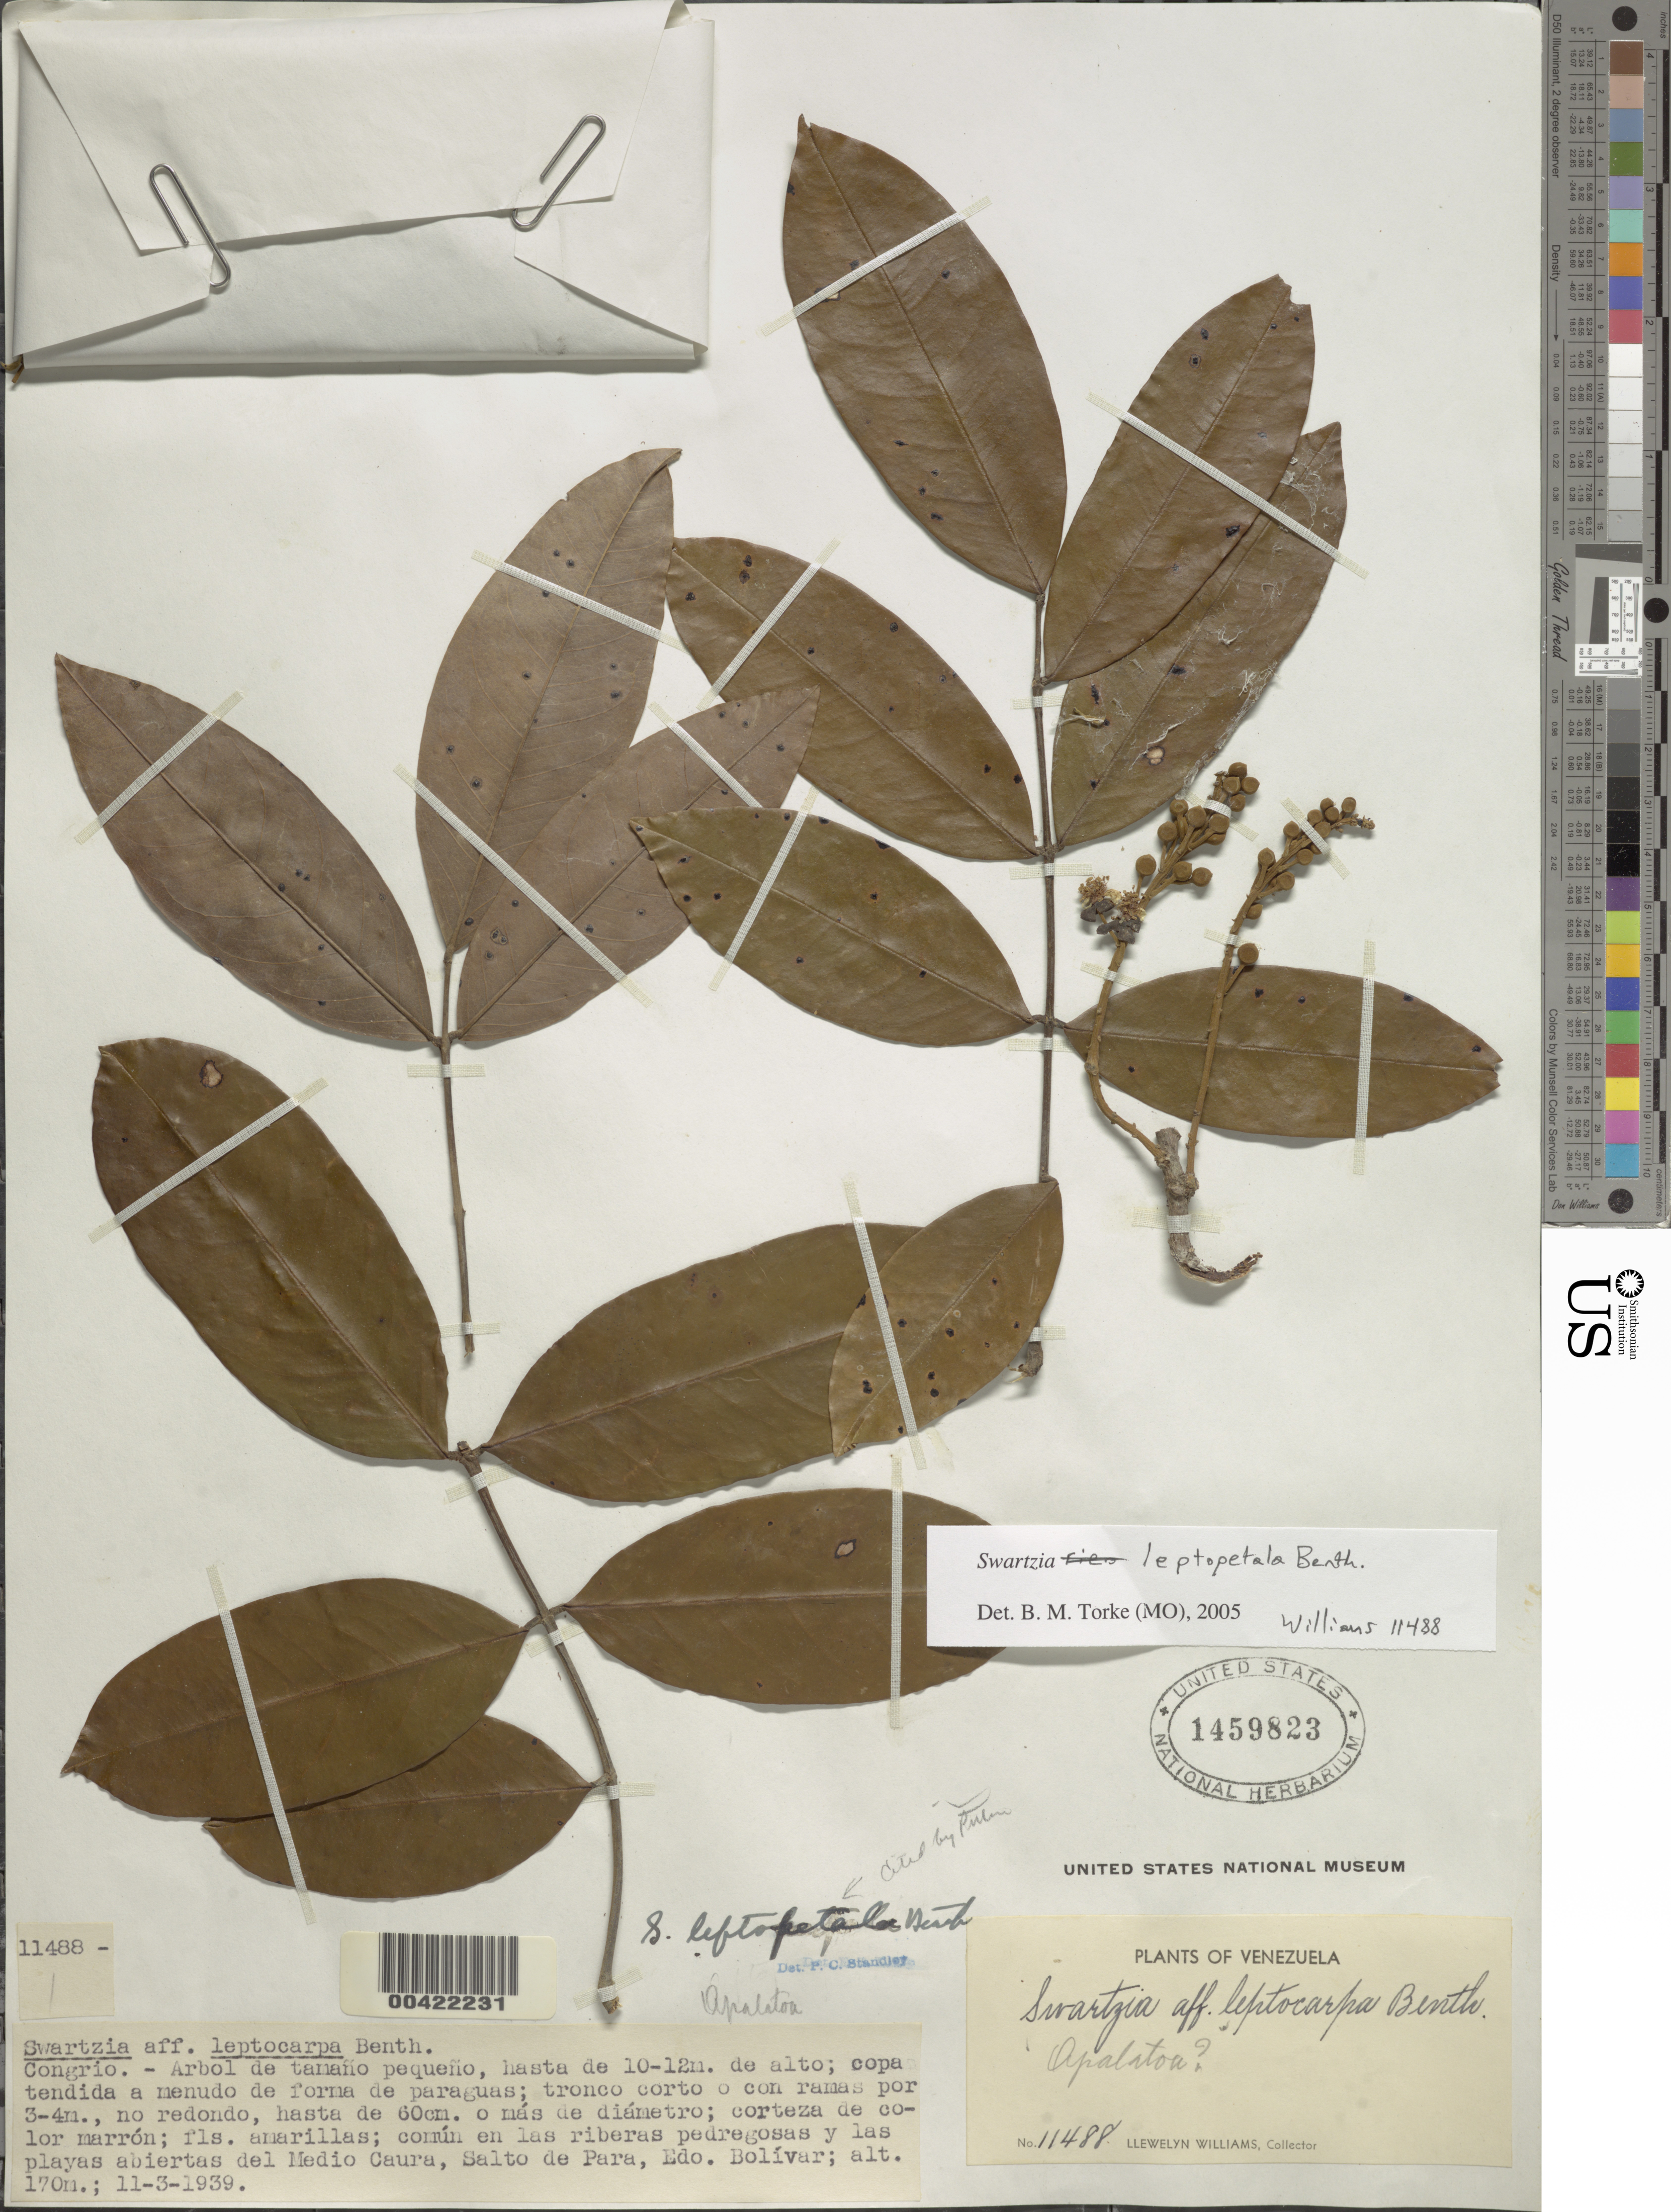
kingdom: Plantae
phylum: Tracheophyta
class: Magnoliopsida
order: Fabales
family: Fabaceae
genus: Swartzia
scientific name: Swartzia leptopetala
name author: Benth.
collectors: Ll. Williams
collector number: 11488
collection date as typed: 11 Mar 1939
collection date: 1939-03-11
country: Venezuela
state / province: Bolivar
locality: Salto de para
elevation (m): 170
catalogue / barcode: US 1459823